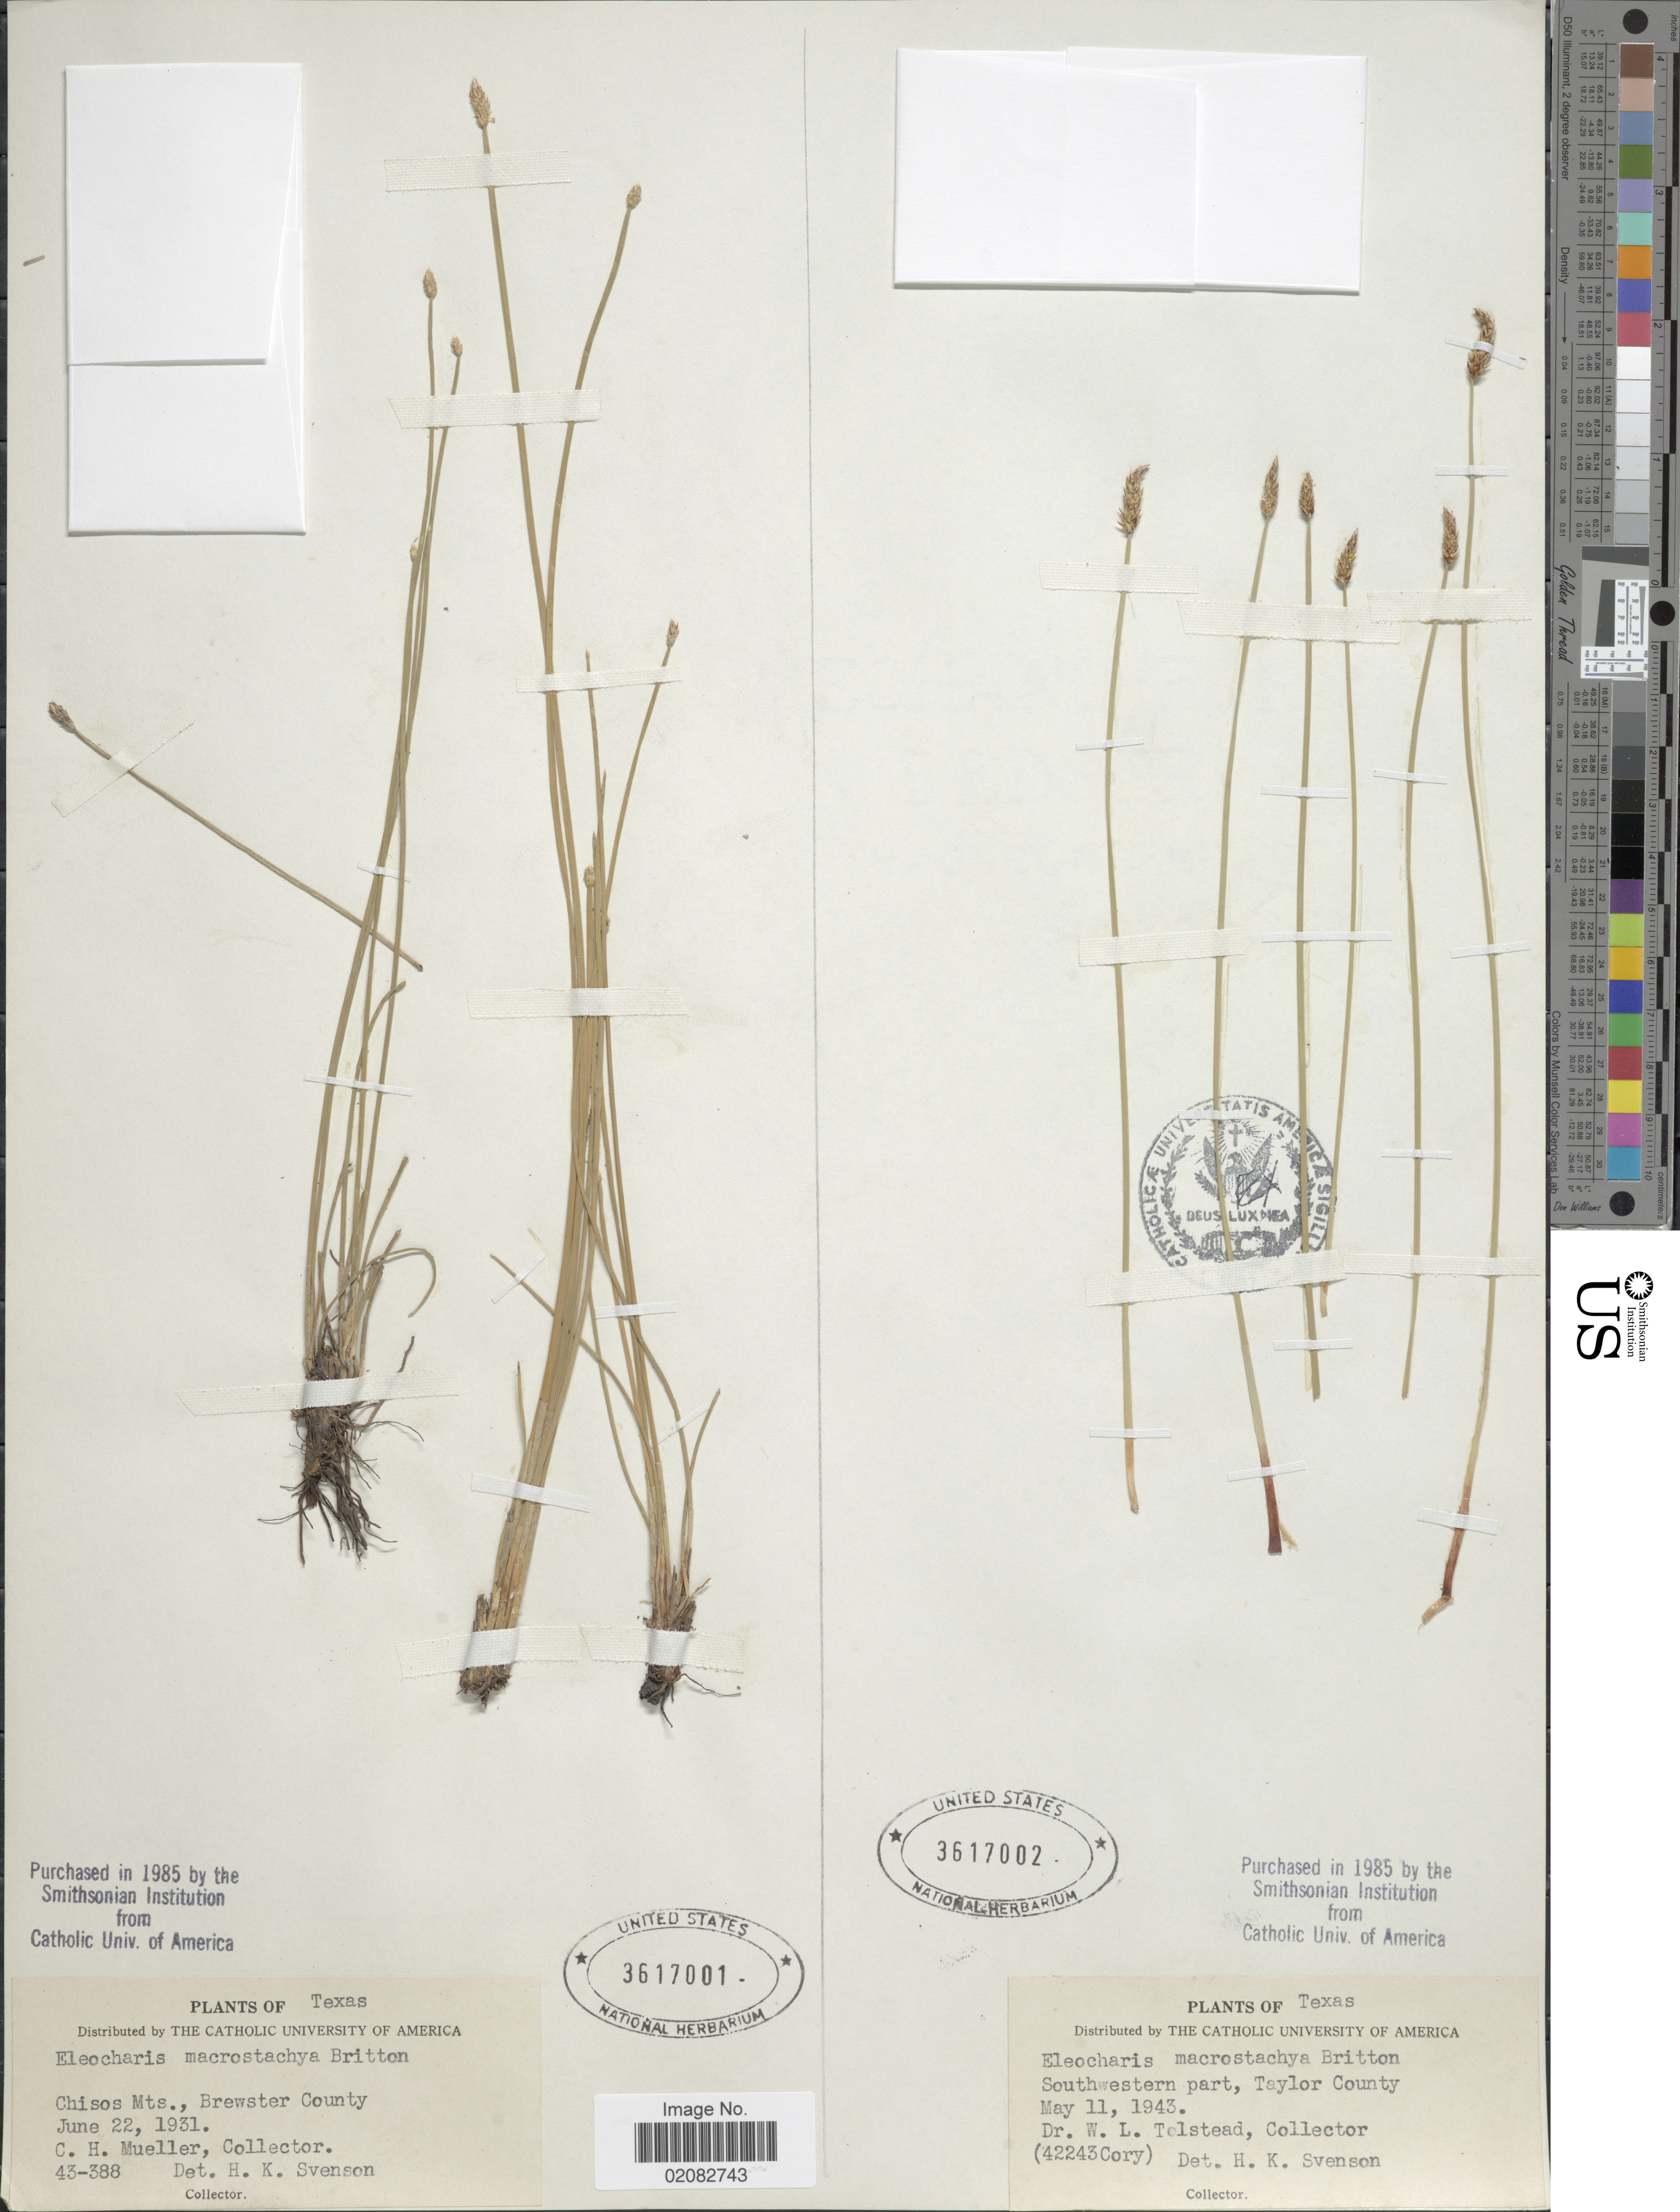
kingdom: Plantae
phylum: Tracheophyta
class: Liliopsida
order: Poales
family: Cyperaceae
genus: Eleocharis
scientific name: Eleocharis macrostachya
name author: Britton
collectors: W. Tolstead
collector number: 42243Cory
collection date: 1943-05-11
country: United States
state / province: Texas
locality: Southwestern part, Taylor County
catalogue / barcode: US 3617002-2